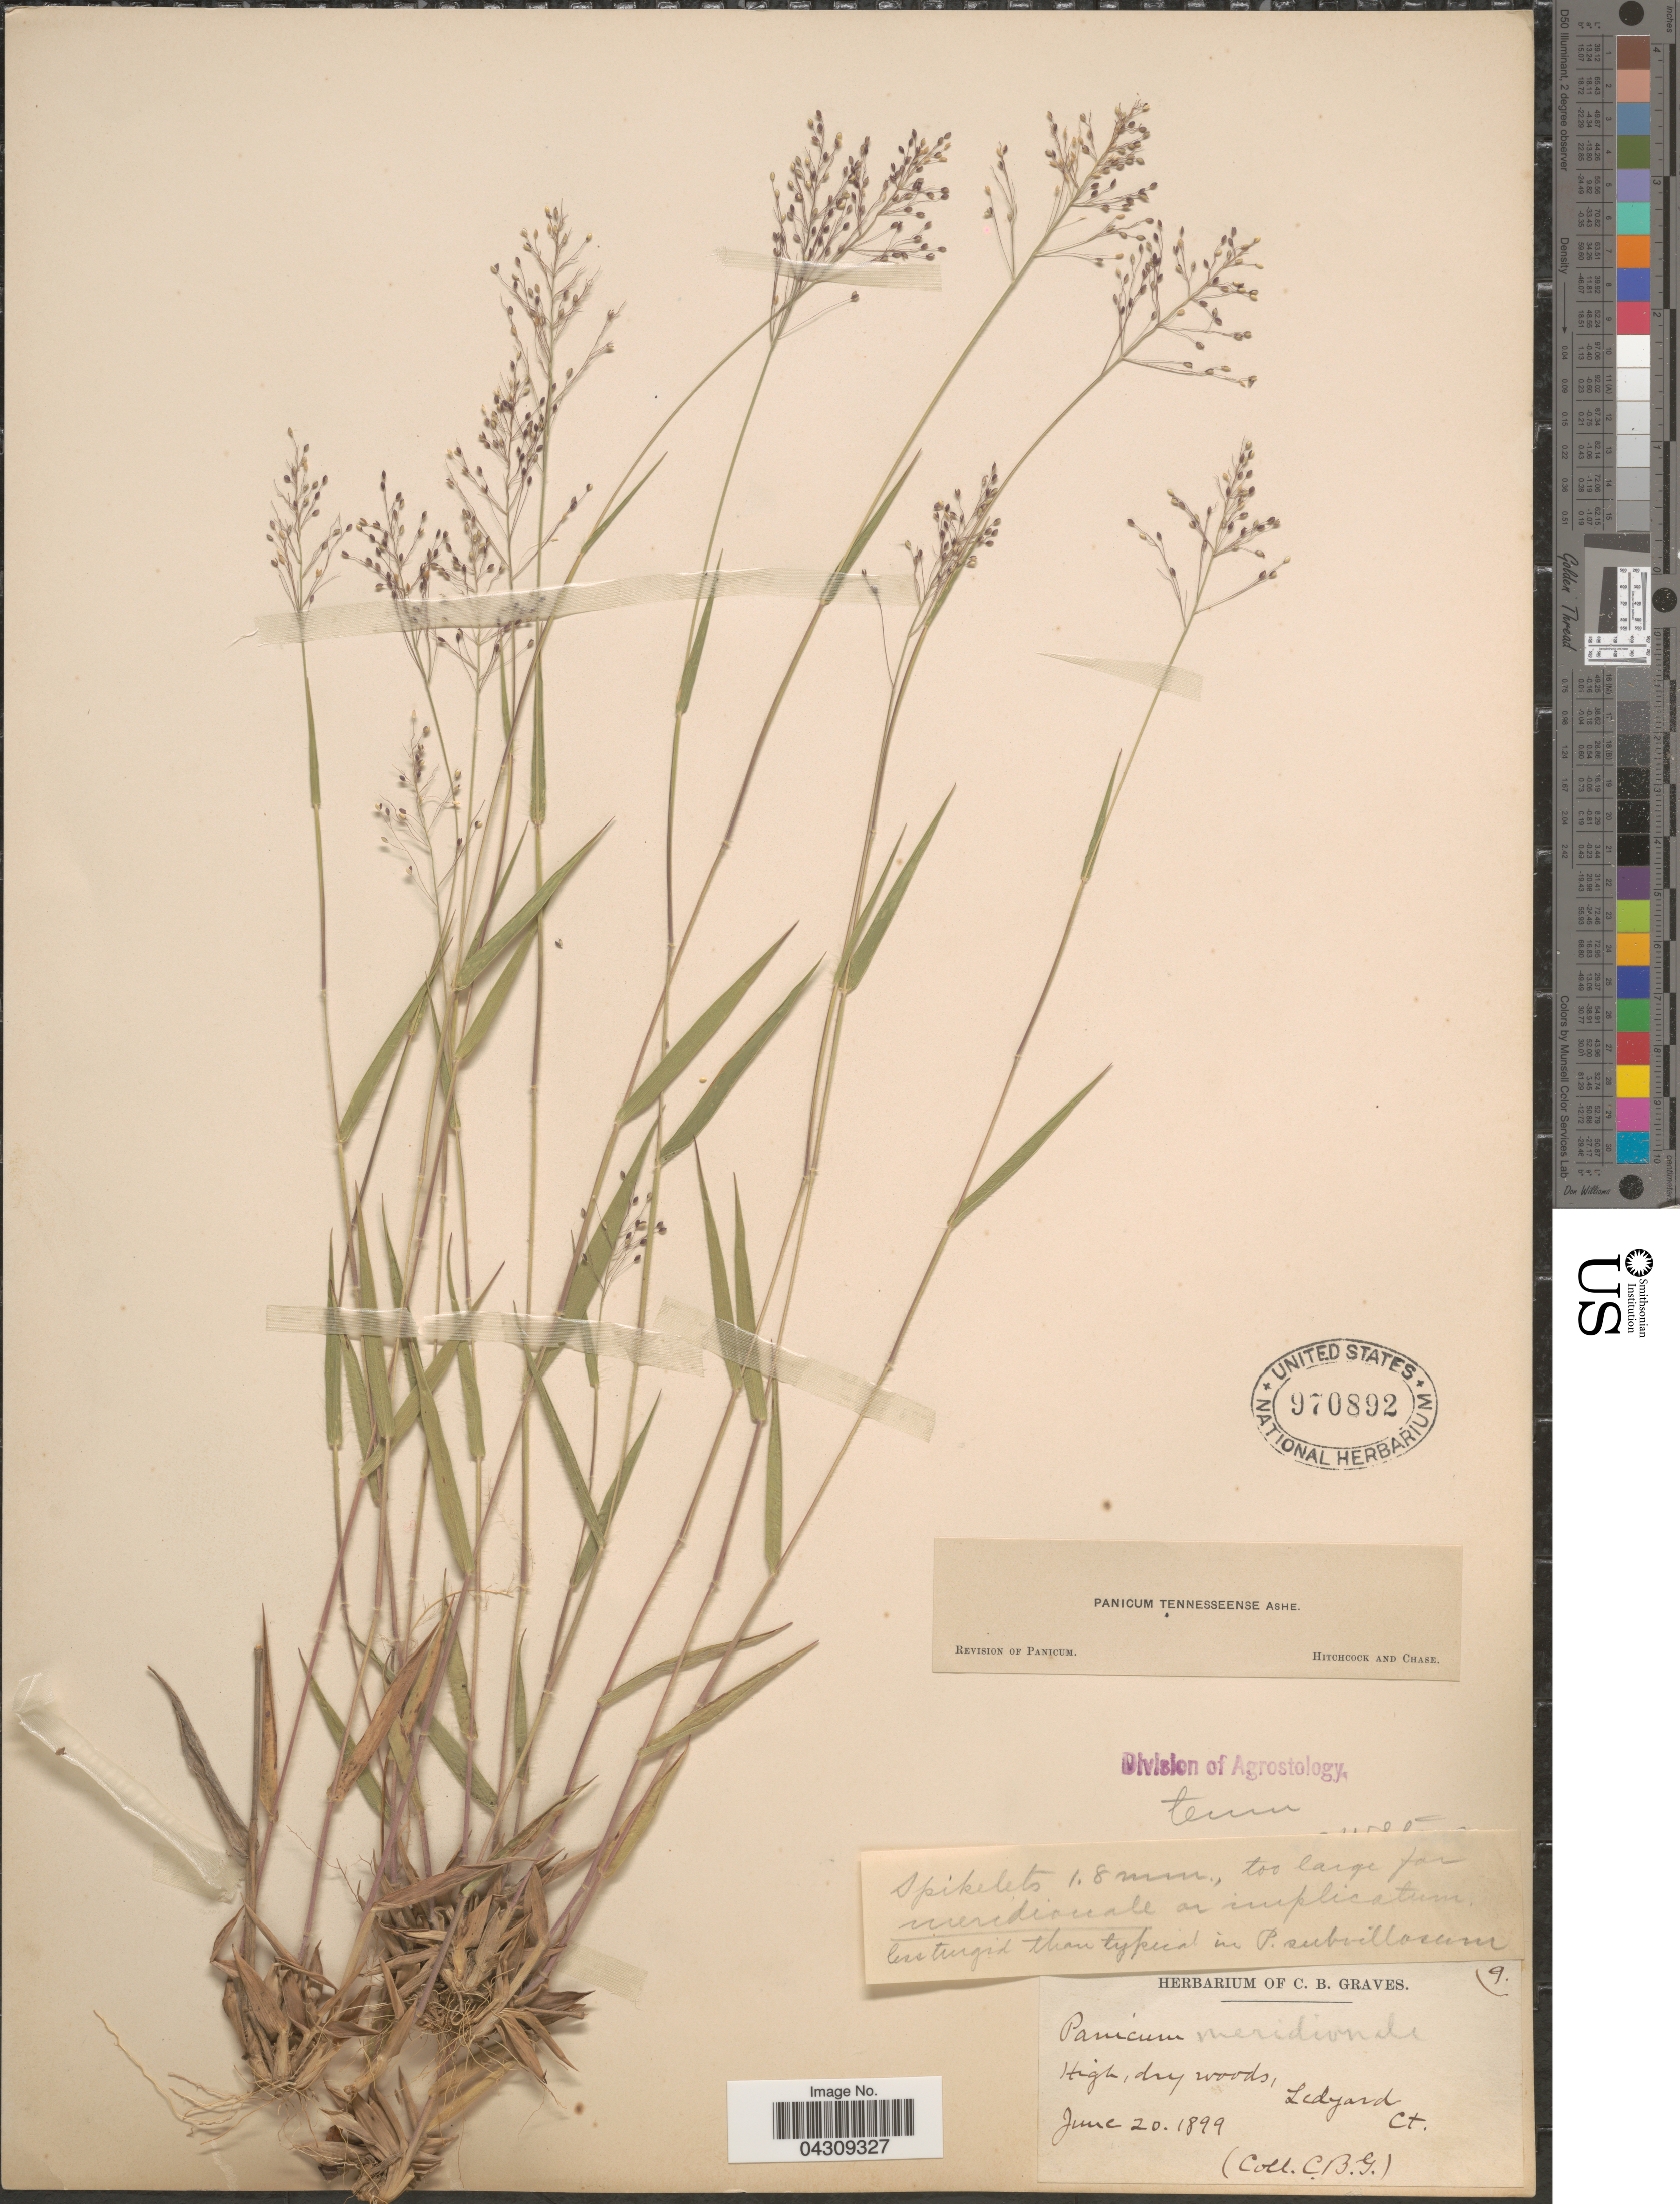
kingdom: Plantae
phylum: Tracheophyta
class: Liliopsida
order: Poales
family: Poaceae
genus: Dichanthelium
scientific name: Dichanthelium acuminatum var. acuminatum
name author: (Sw.) Gould & C.A. Clark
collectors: C. Graves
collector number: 9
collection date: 1899-06-20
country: United States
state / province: Connecticut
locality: Ledyard.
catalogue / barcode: US 970892